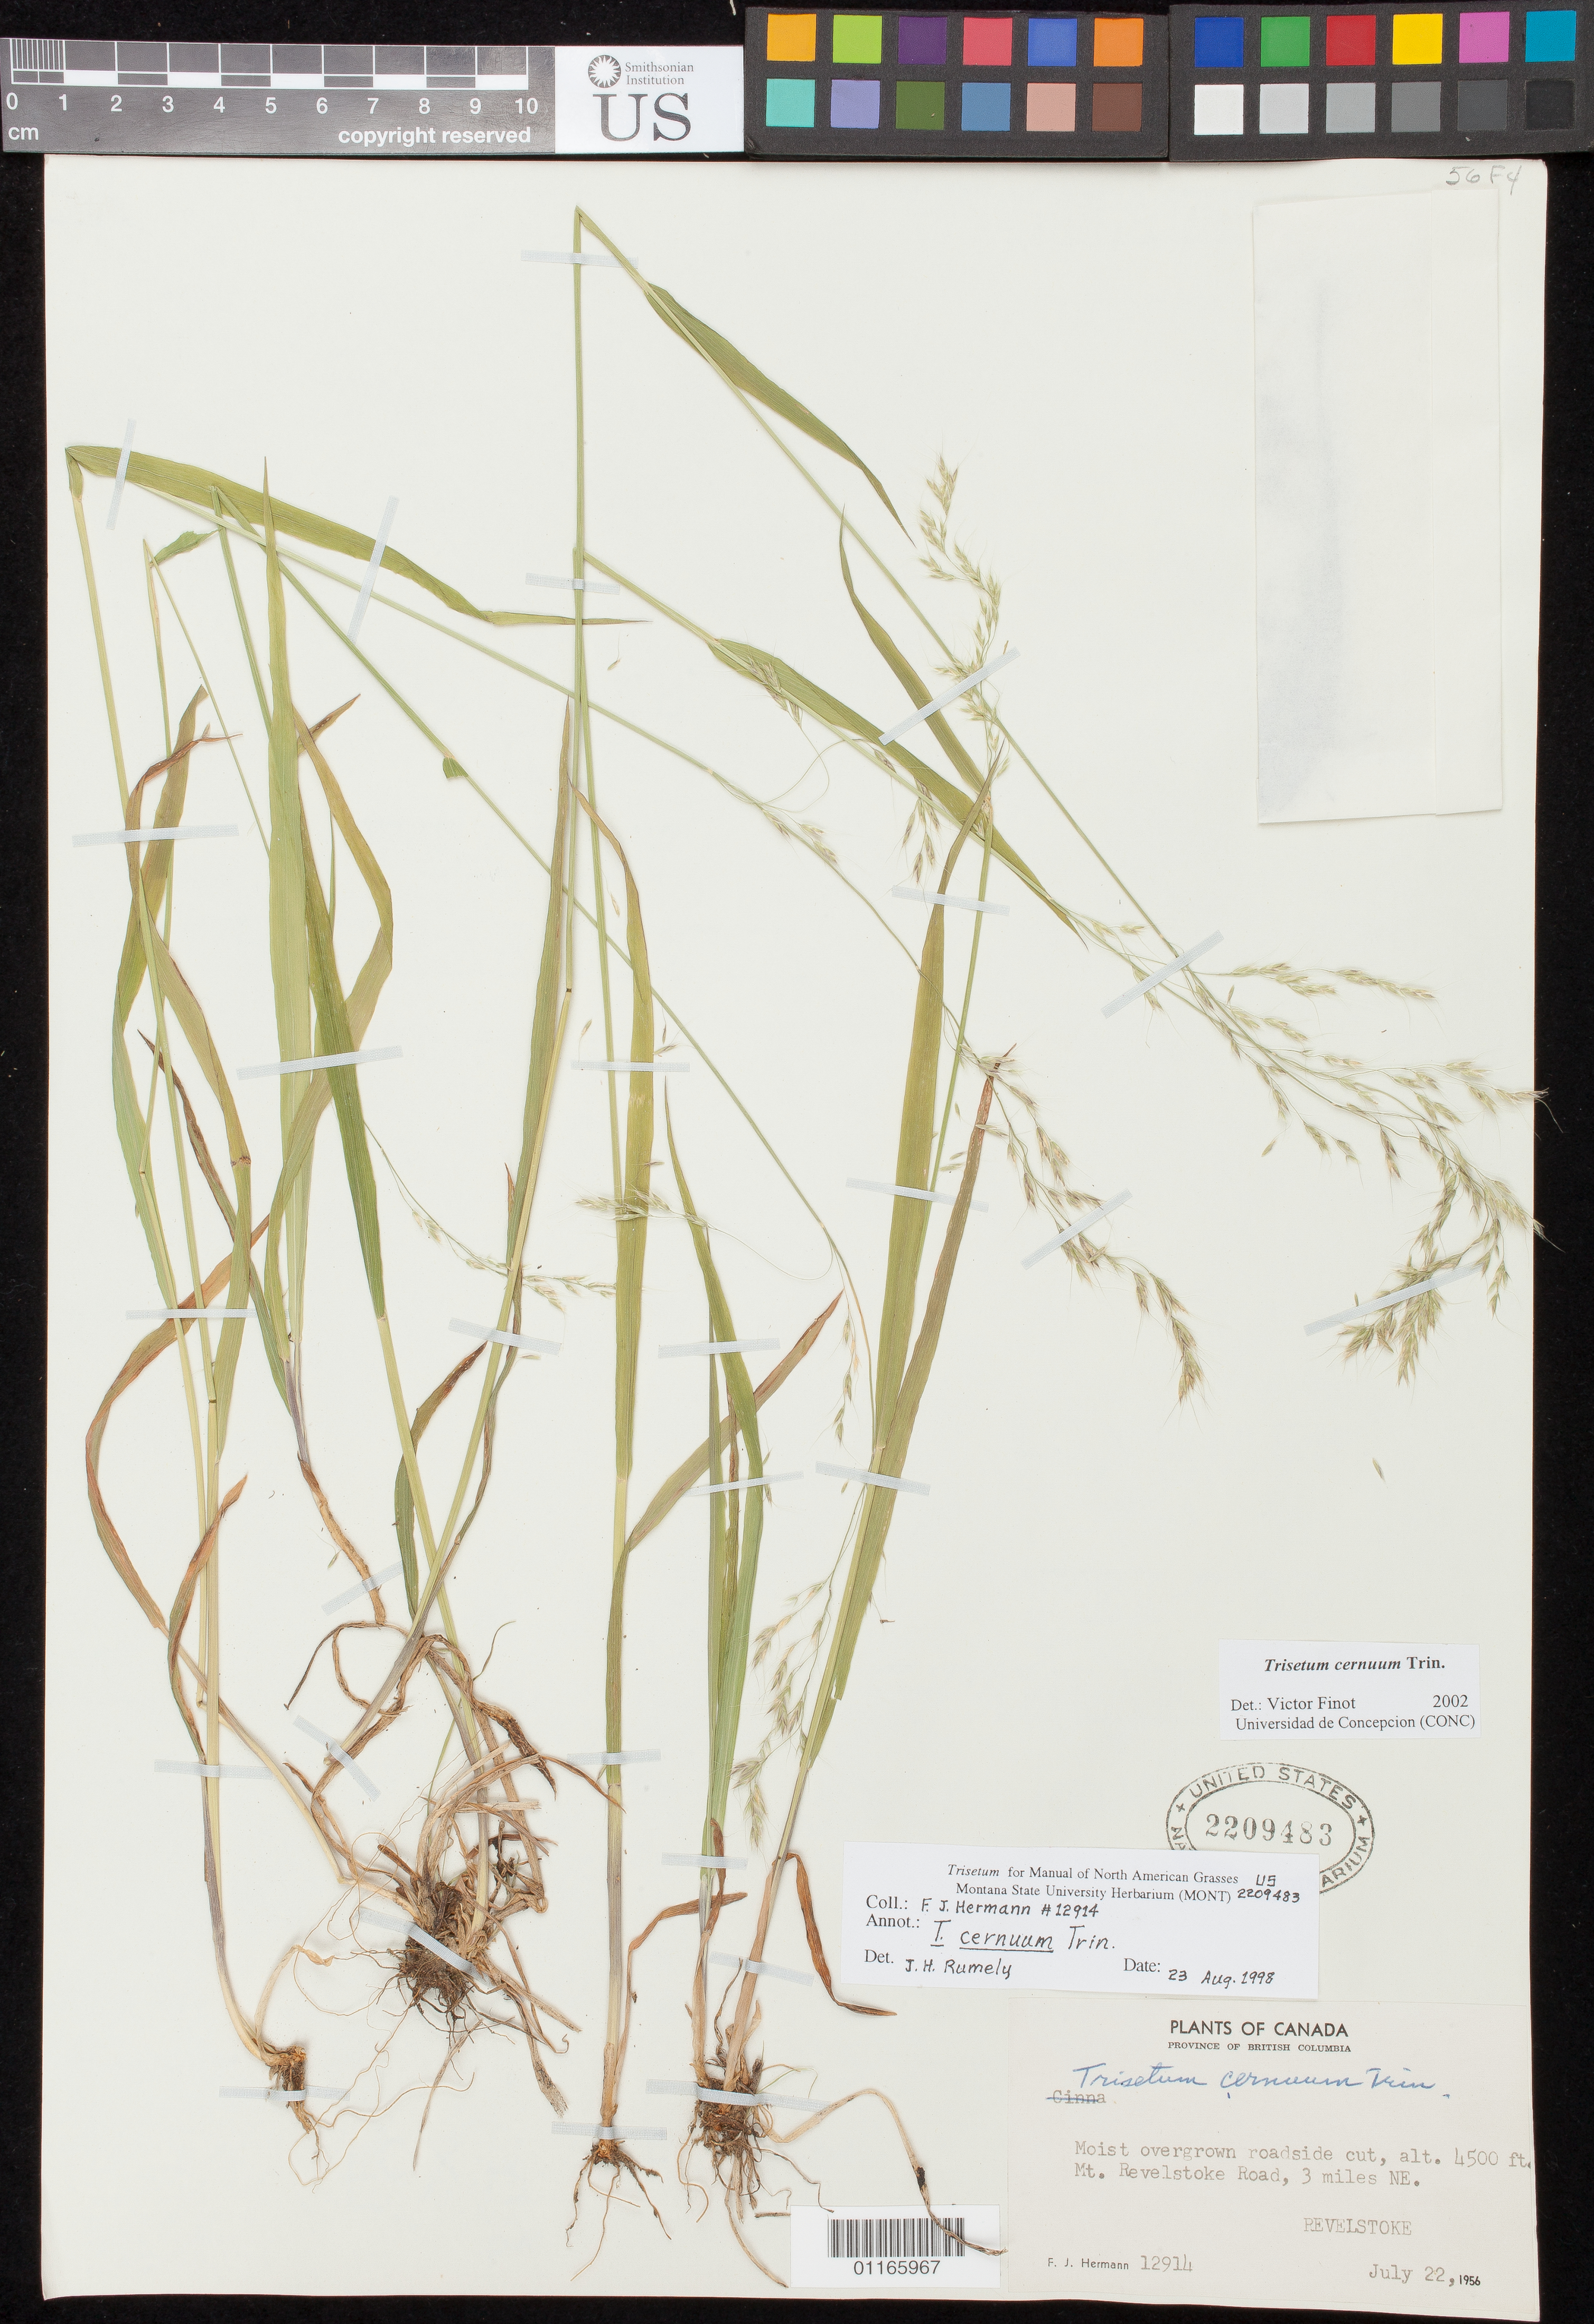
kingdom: Plantae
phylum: Tracheophyta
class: Liliopsida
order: Poales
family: Poaceae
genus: Graphephorum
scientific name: Graphephorum cernuum ined.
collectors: F. J. Hermann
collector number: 12914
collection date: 1956-07-22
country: Canada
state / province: British Columbia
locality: Mt. Revelstoke Road, 3 miles NE. Revelstoke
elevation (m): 1372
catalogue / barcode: US 2209483